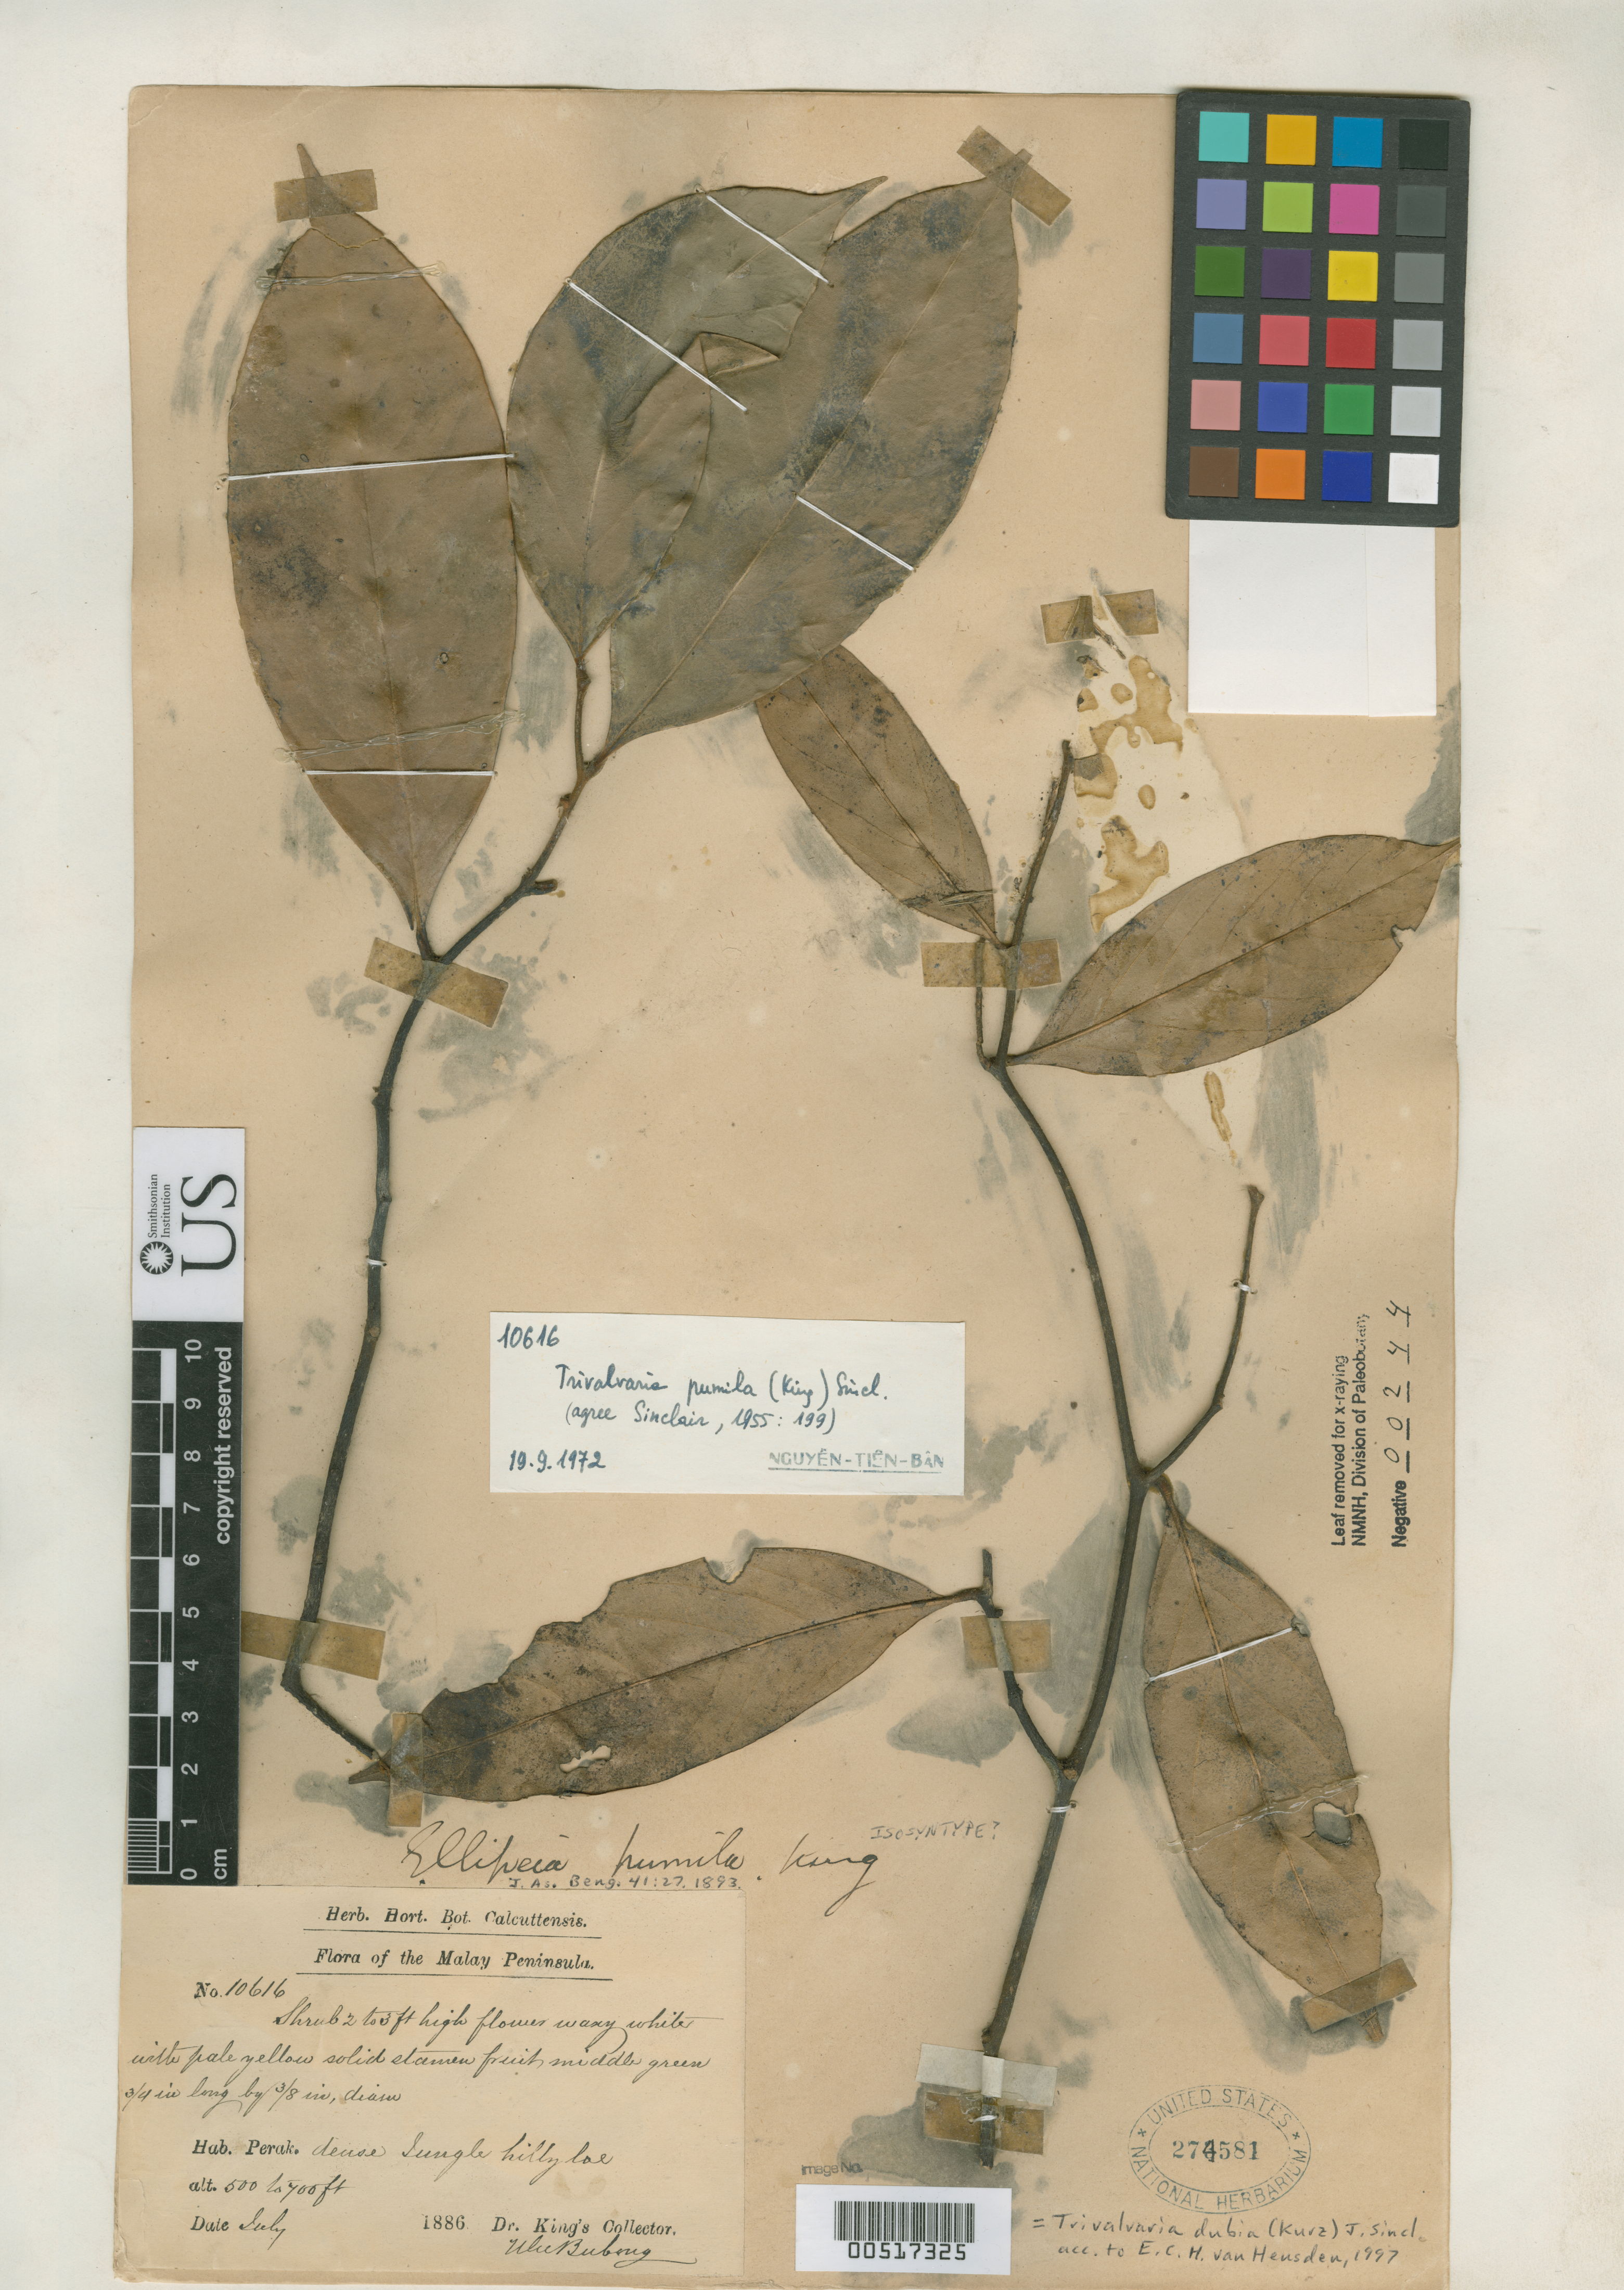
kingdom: Plantae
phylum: Tracheophyta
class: Magnoliopsida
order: Magnoliales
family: Annonaceae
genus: Ellipeia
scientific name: Ellipeia pumila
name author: King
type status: Isosyntype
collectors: Dr. King's collector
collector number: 10616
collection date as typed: Jul 1886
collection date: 1886-07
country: Malaysia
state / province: Perak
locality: Dense jungle hilly Lae. [Malay Peninsula]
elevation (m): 152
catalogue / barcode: US 274581